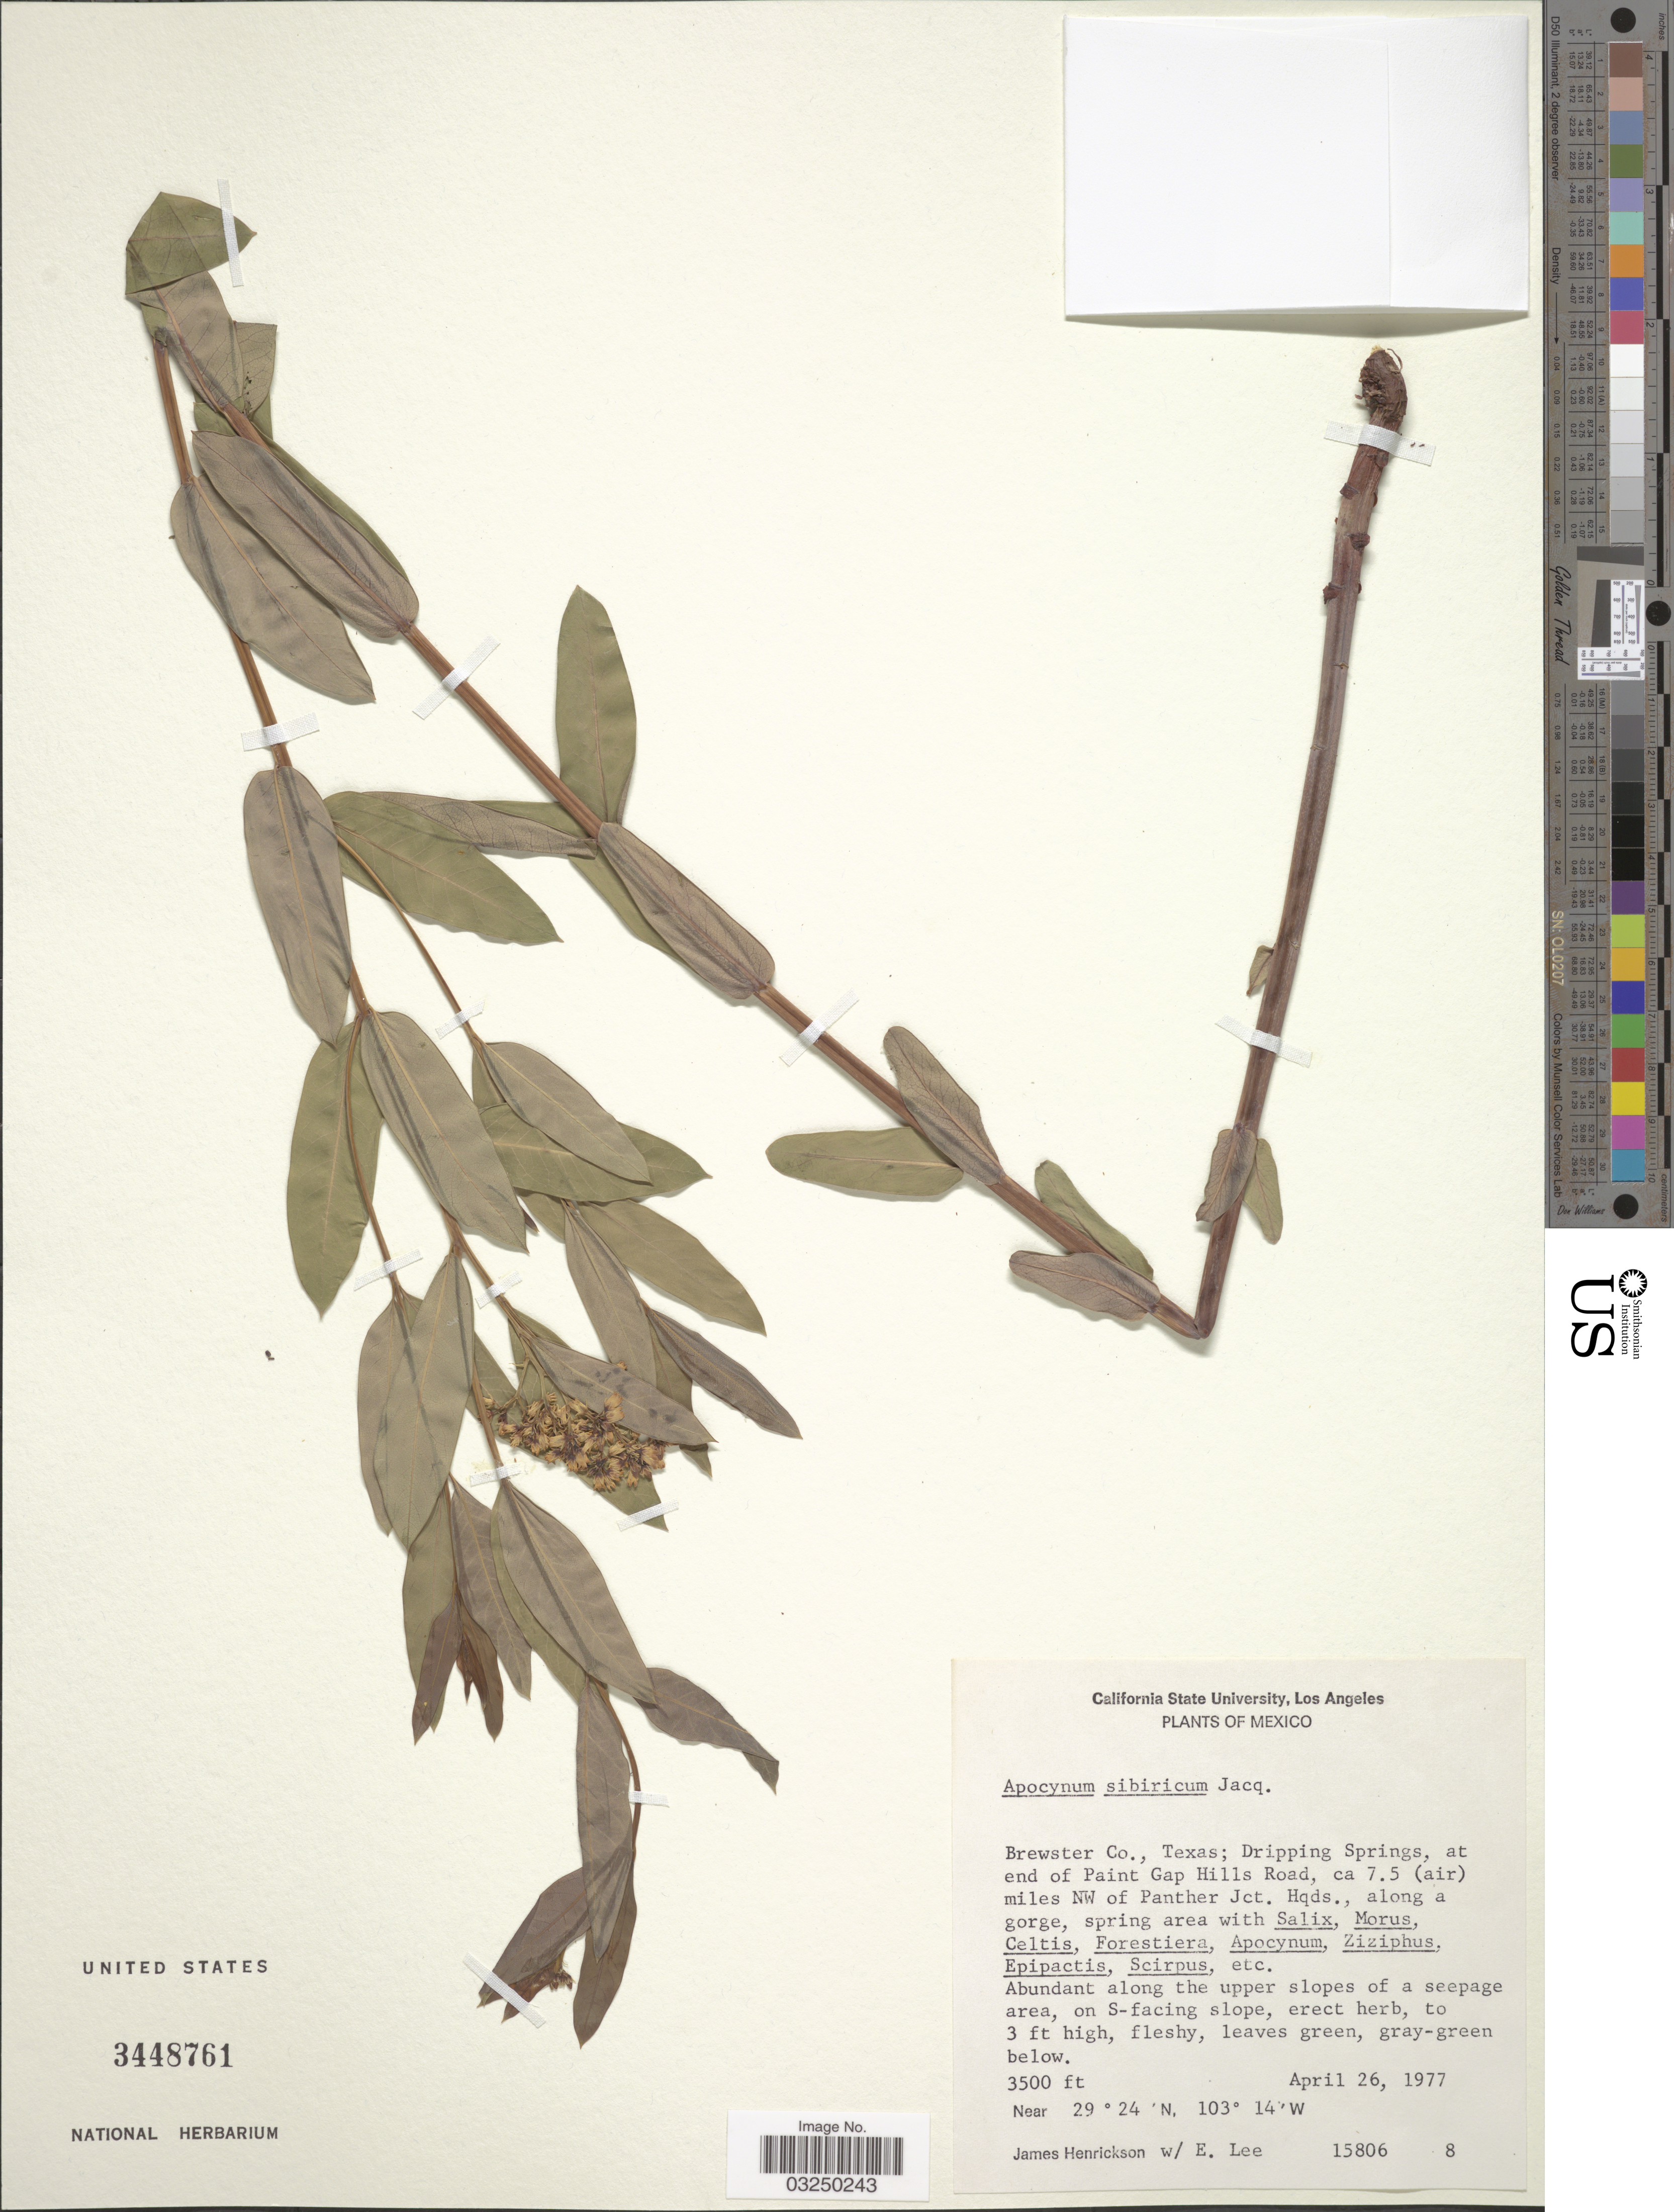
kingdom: Plantae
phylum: Tracheophyta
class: Magnoliopsida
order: Gentianales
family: Apocynaceae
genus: Apocynum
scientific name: Apocynum sibiricum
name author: Jacq.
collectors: J. Henrickson & E. Lee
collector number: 15806/8?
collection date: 1977-04-26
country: United States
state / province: Texas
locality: Brewster Co.; Dripping Springs, at end of Paint Gap Hills Road, ca 7.5 (air) miles NW of Panther Jct. Hqds., along a gorge.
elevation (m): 1067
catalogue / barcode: US 3448761